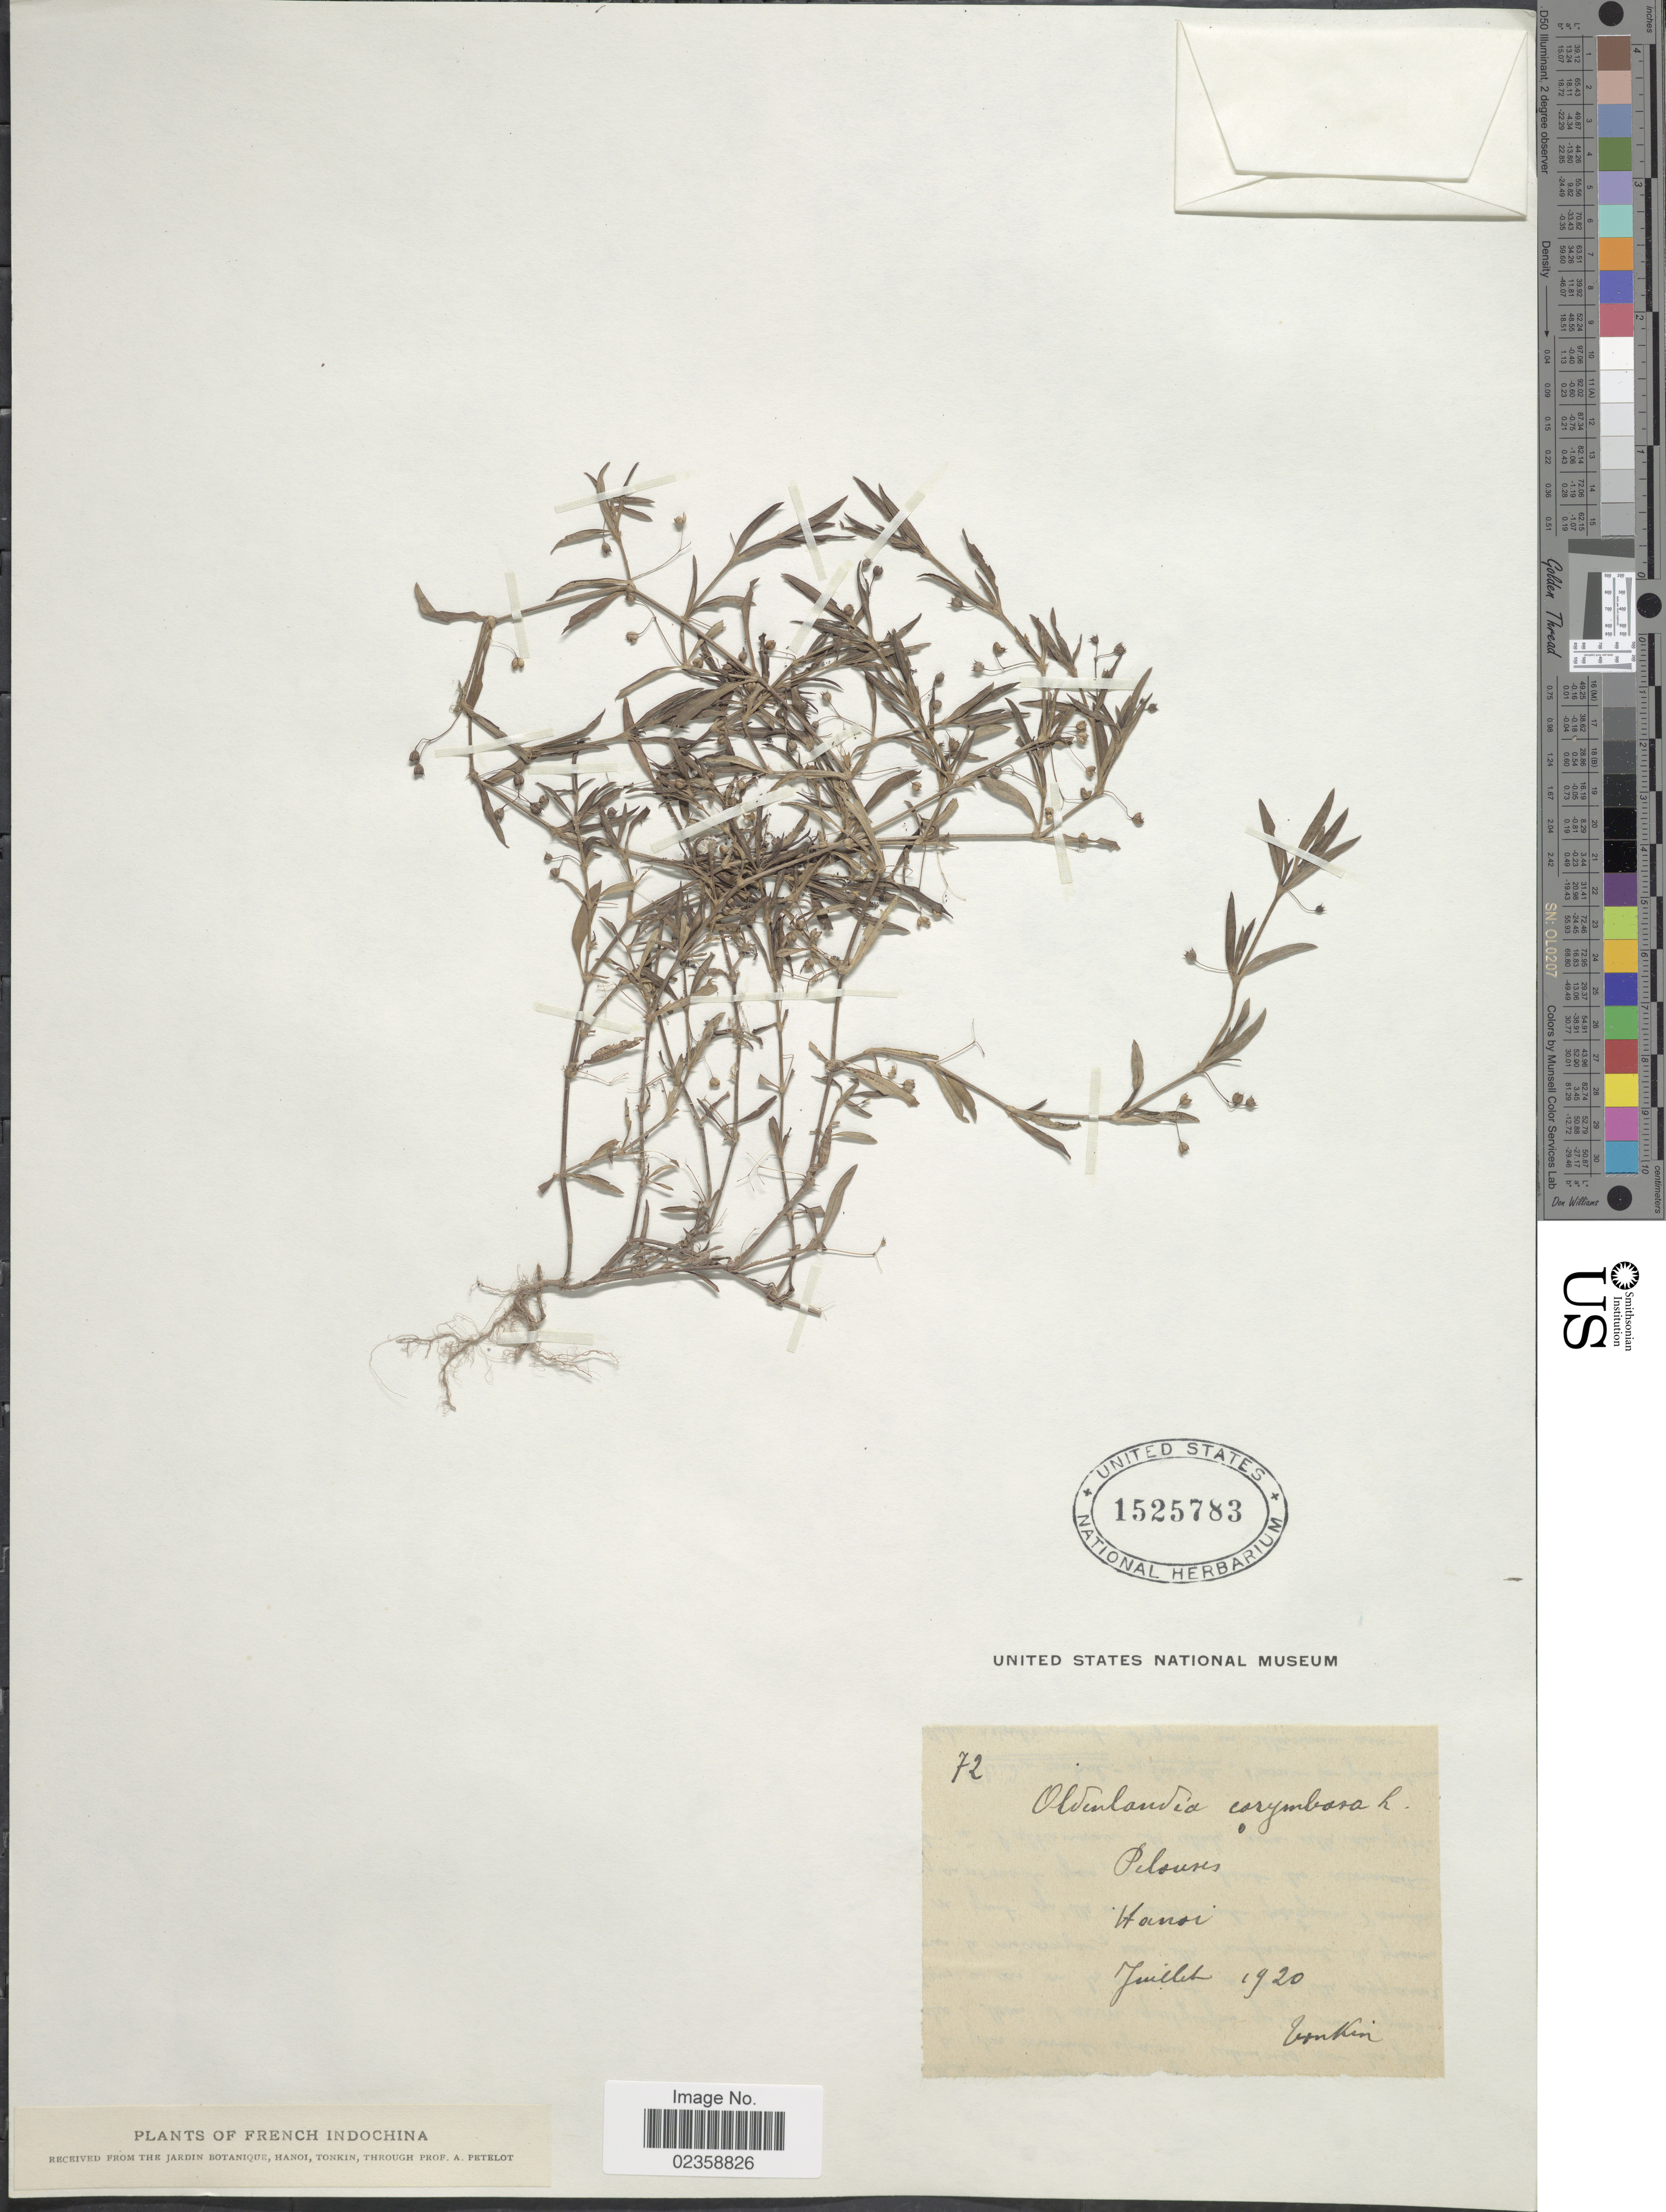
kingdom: Plantae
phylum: Tracheophyta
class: Magnoliopsida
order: Gentianales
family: Rubiaceae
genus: Oldenlandia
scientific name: Oldenlandia corymbosa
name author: L.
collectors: A. Petelot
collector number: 72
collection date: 1920-07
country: Vietnam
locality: French Indochina. Pelsouses [interpreted], Hanoi, Tonkin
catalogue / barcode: US 1525783